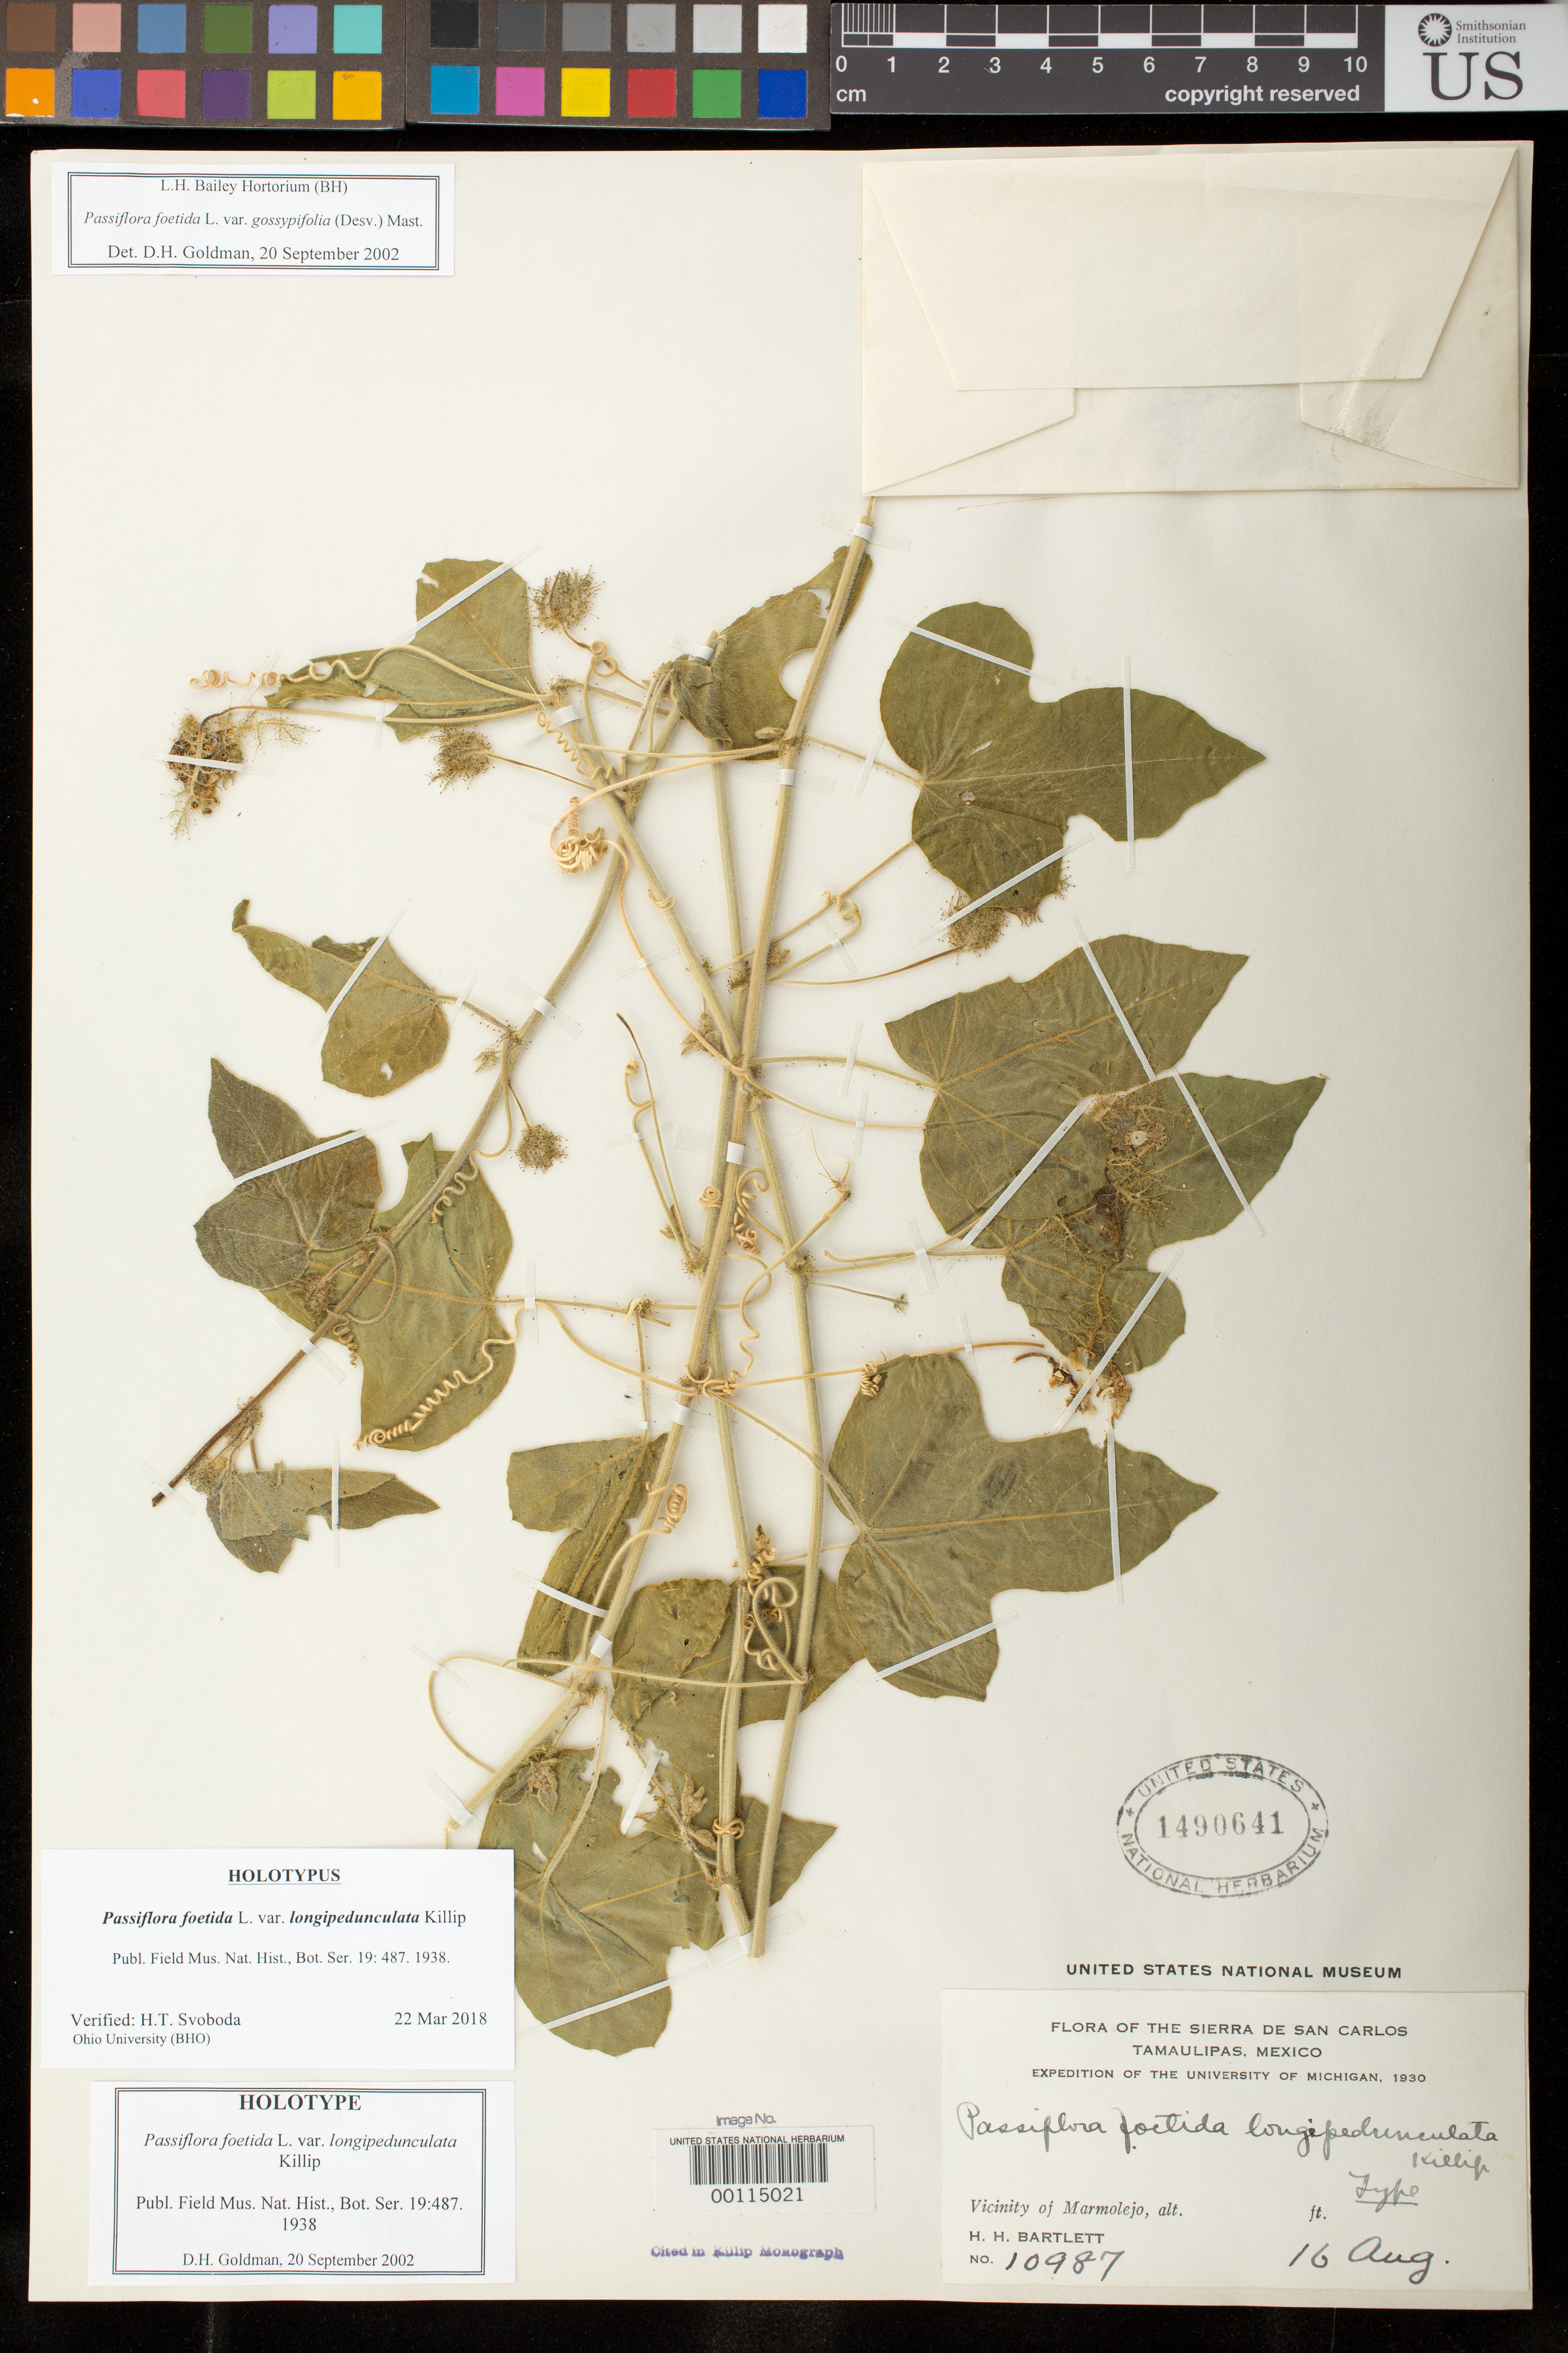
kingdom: Plantae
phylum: Tracheophyta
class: Magnoliopsida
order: Malpighiales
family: Passifloraceae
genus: Passiflora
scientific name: Passiflora foetida var. longipedunculata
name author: Killip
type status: Holotype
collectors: H. H. Bartlett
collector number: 10987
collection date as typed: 16 Aug 1930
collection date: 1930-08-16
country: Mexico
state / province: Tamaulipas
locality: Near Marmolejo. Sierra de San Carlos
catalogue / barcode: US 1490641